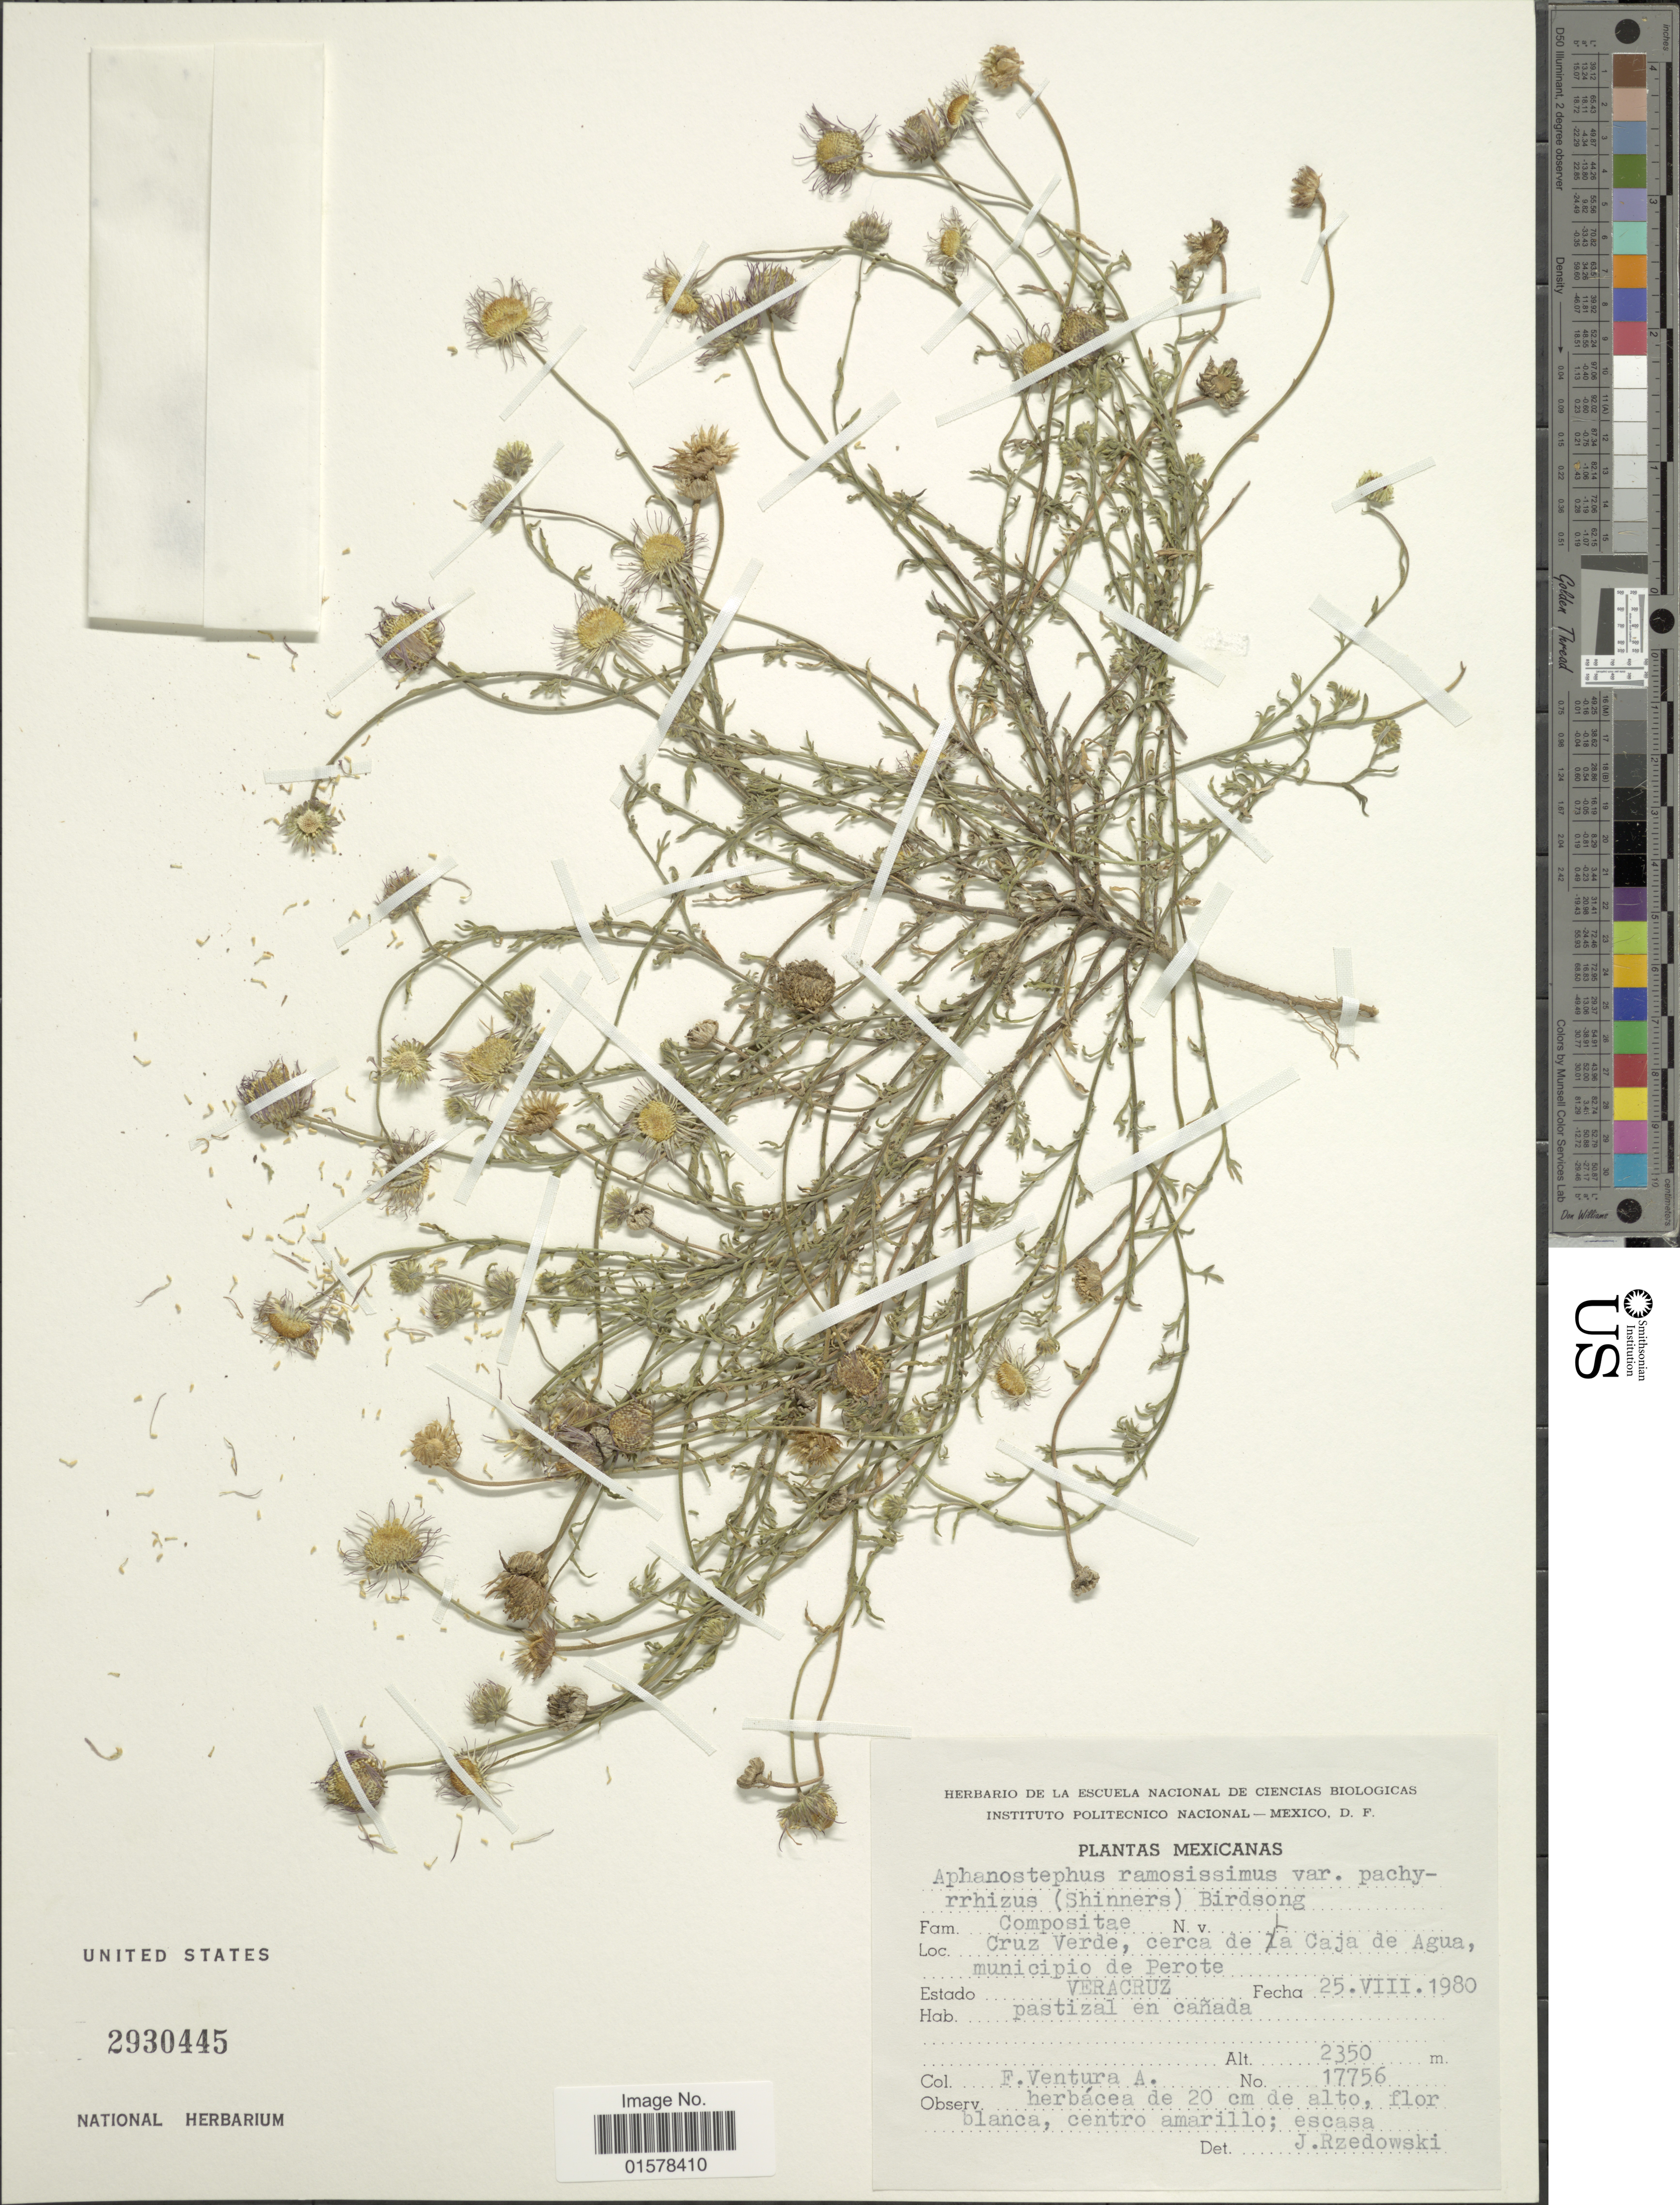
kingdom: Plantae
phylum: Tracheophyta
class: Magnoliopsida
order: Asterales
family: Asteraceae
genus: Aphanostephus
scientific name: Aphanostephus ramosissimus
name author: DC.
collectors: F. Ventura A.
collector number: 17756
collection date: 1980-08-25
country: Mexico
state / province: Veracruz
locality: Mexico. Cruz Verde, cerca de La Caja de Agua, municipio de Perote. Estado Veracruz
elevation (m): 2350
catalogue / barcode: US 2930445